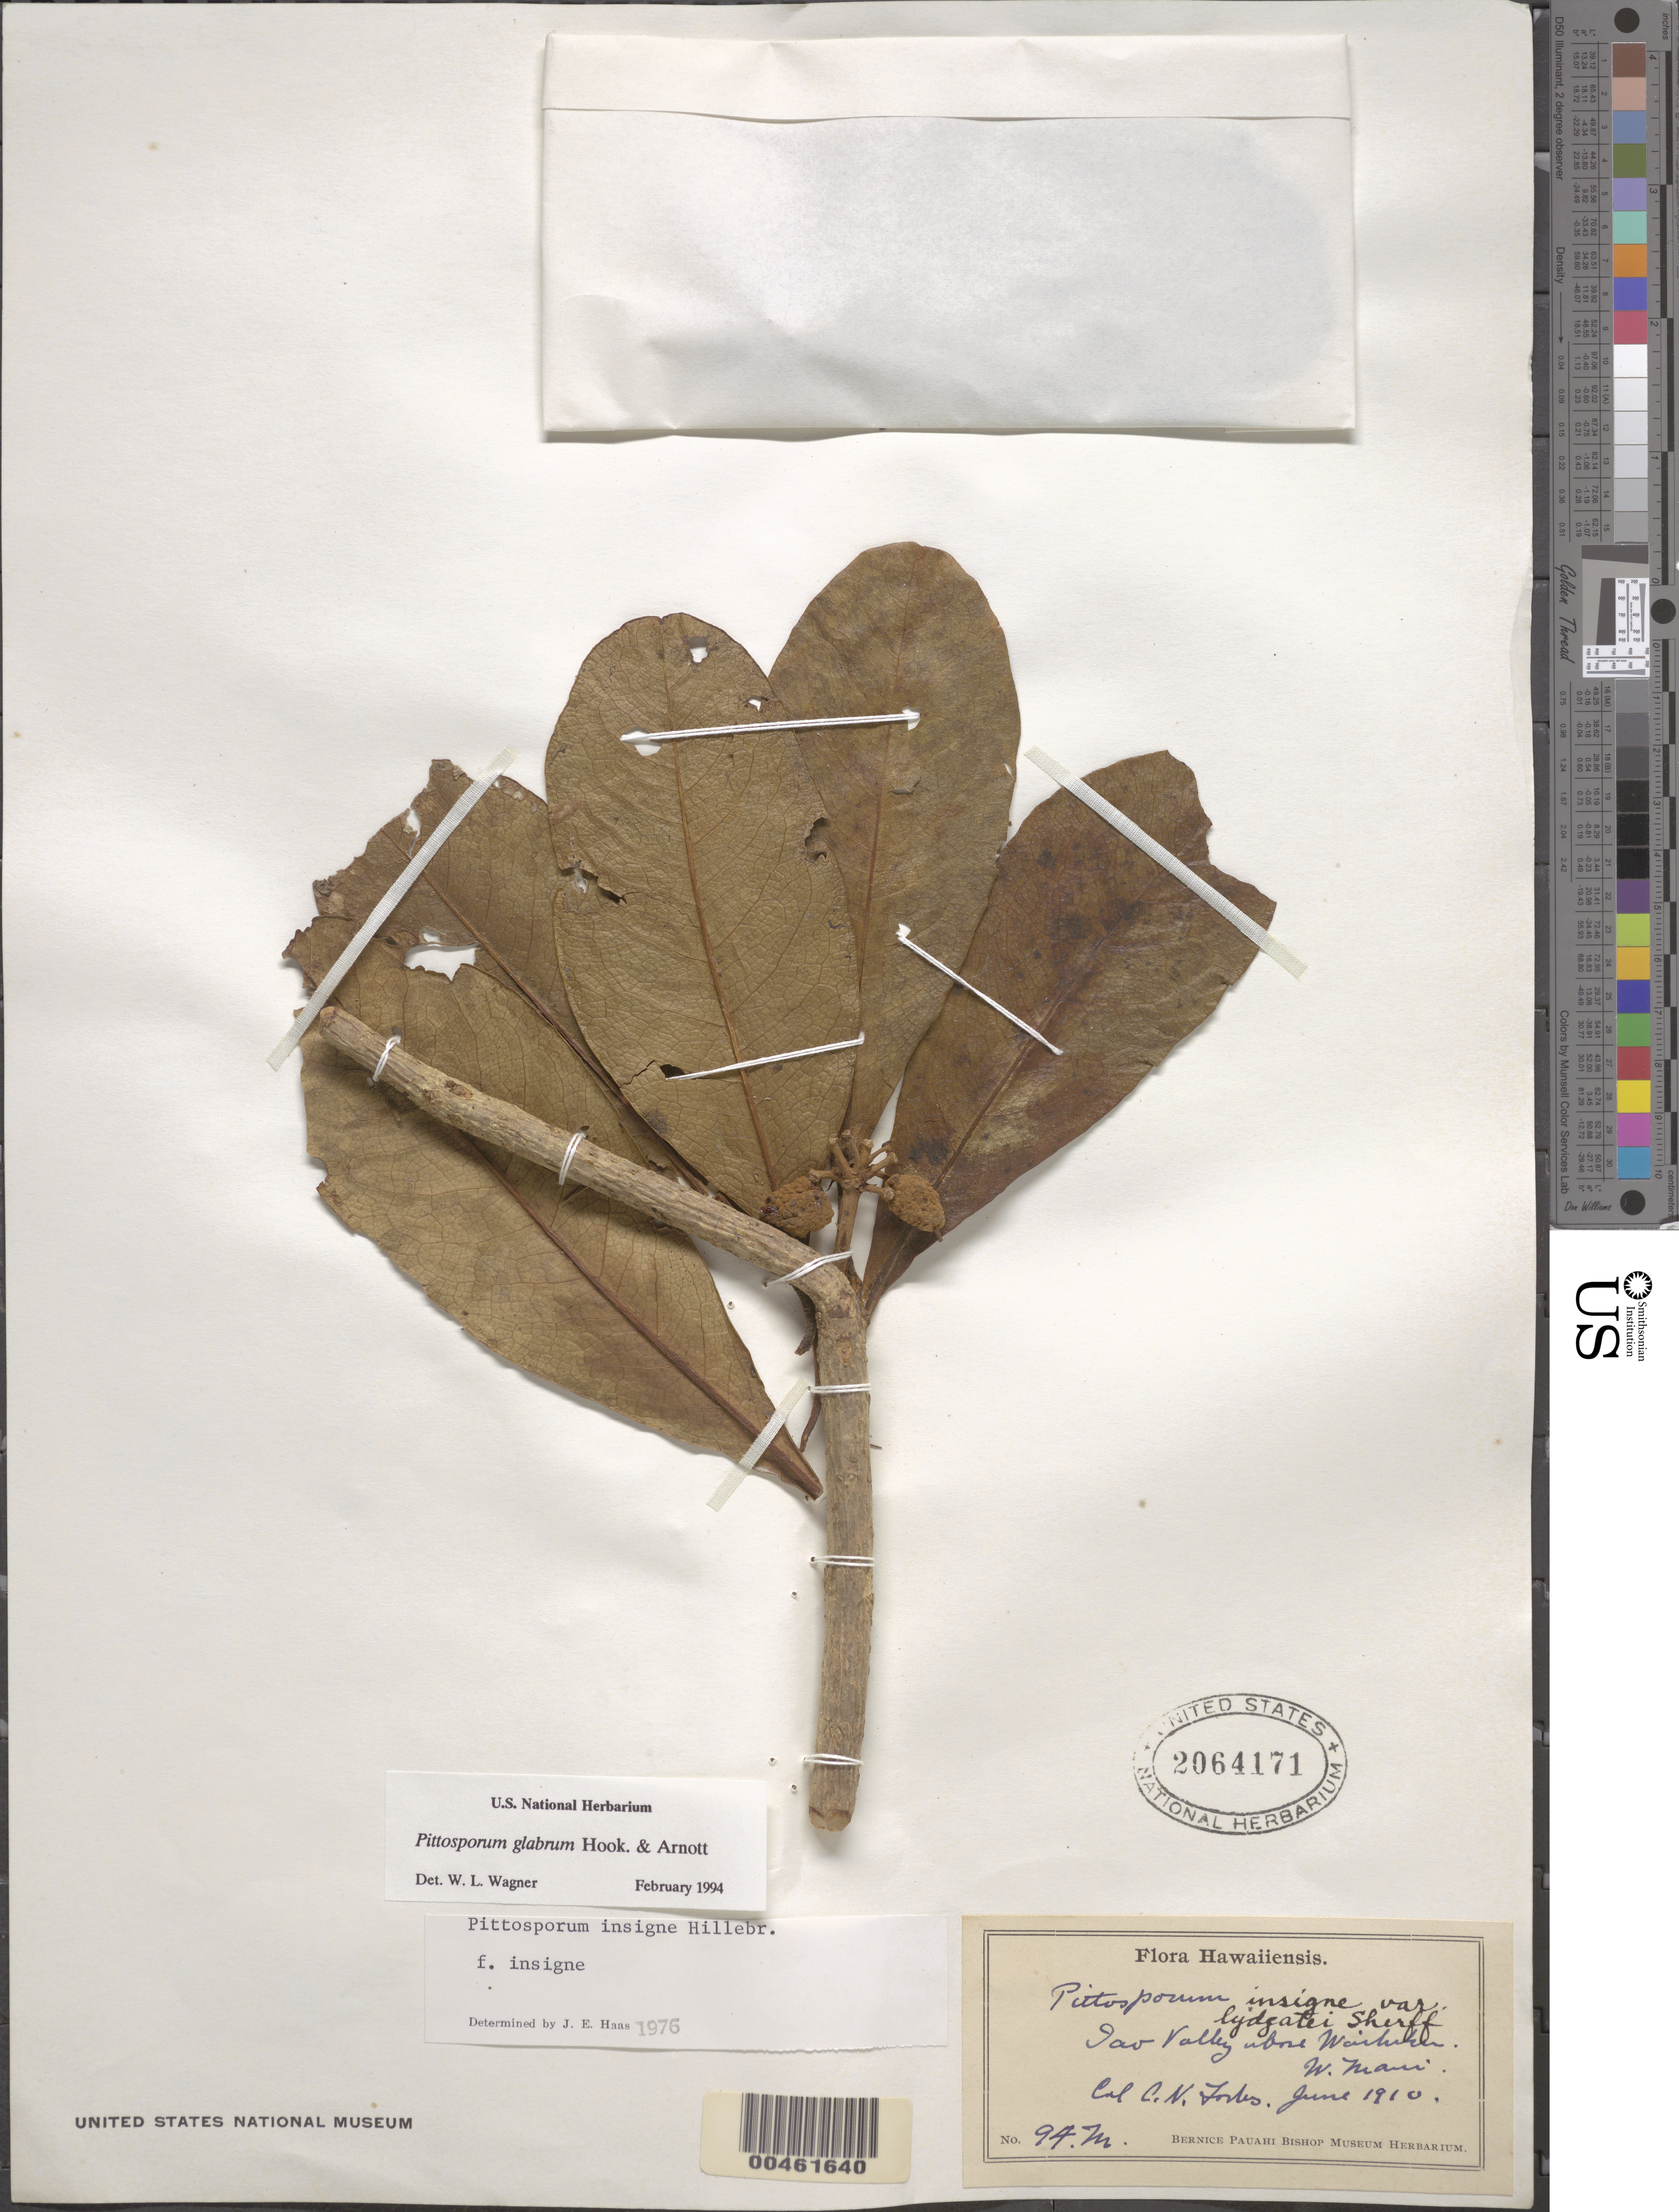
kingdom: Plantae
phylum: Tracheophyta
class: Magnoliopsida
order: Apiales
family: Pittosporaceae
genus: Pittosporum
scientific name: Pittosporum glabrum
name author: Hook. & Arn.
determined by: Wagner, W. L., (BOT), Smithsonian Institution - National Museum of Natural History (UNITED STATES)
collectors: C. N. Forbes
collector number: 94.M.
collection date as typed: Jun 1910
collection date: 1910-06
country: United States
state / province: Hawaii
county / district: Maui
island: Maui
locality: Iao Valley above Waihuku, W Maui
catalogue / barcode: US 2064171